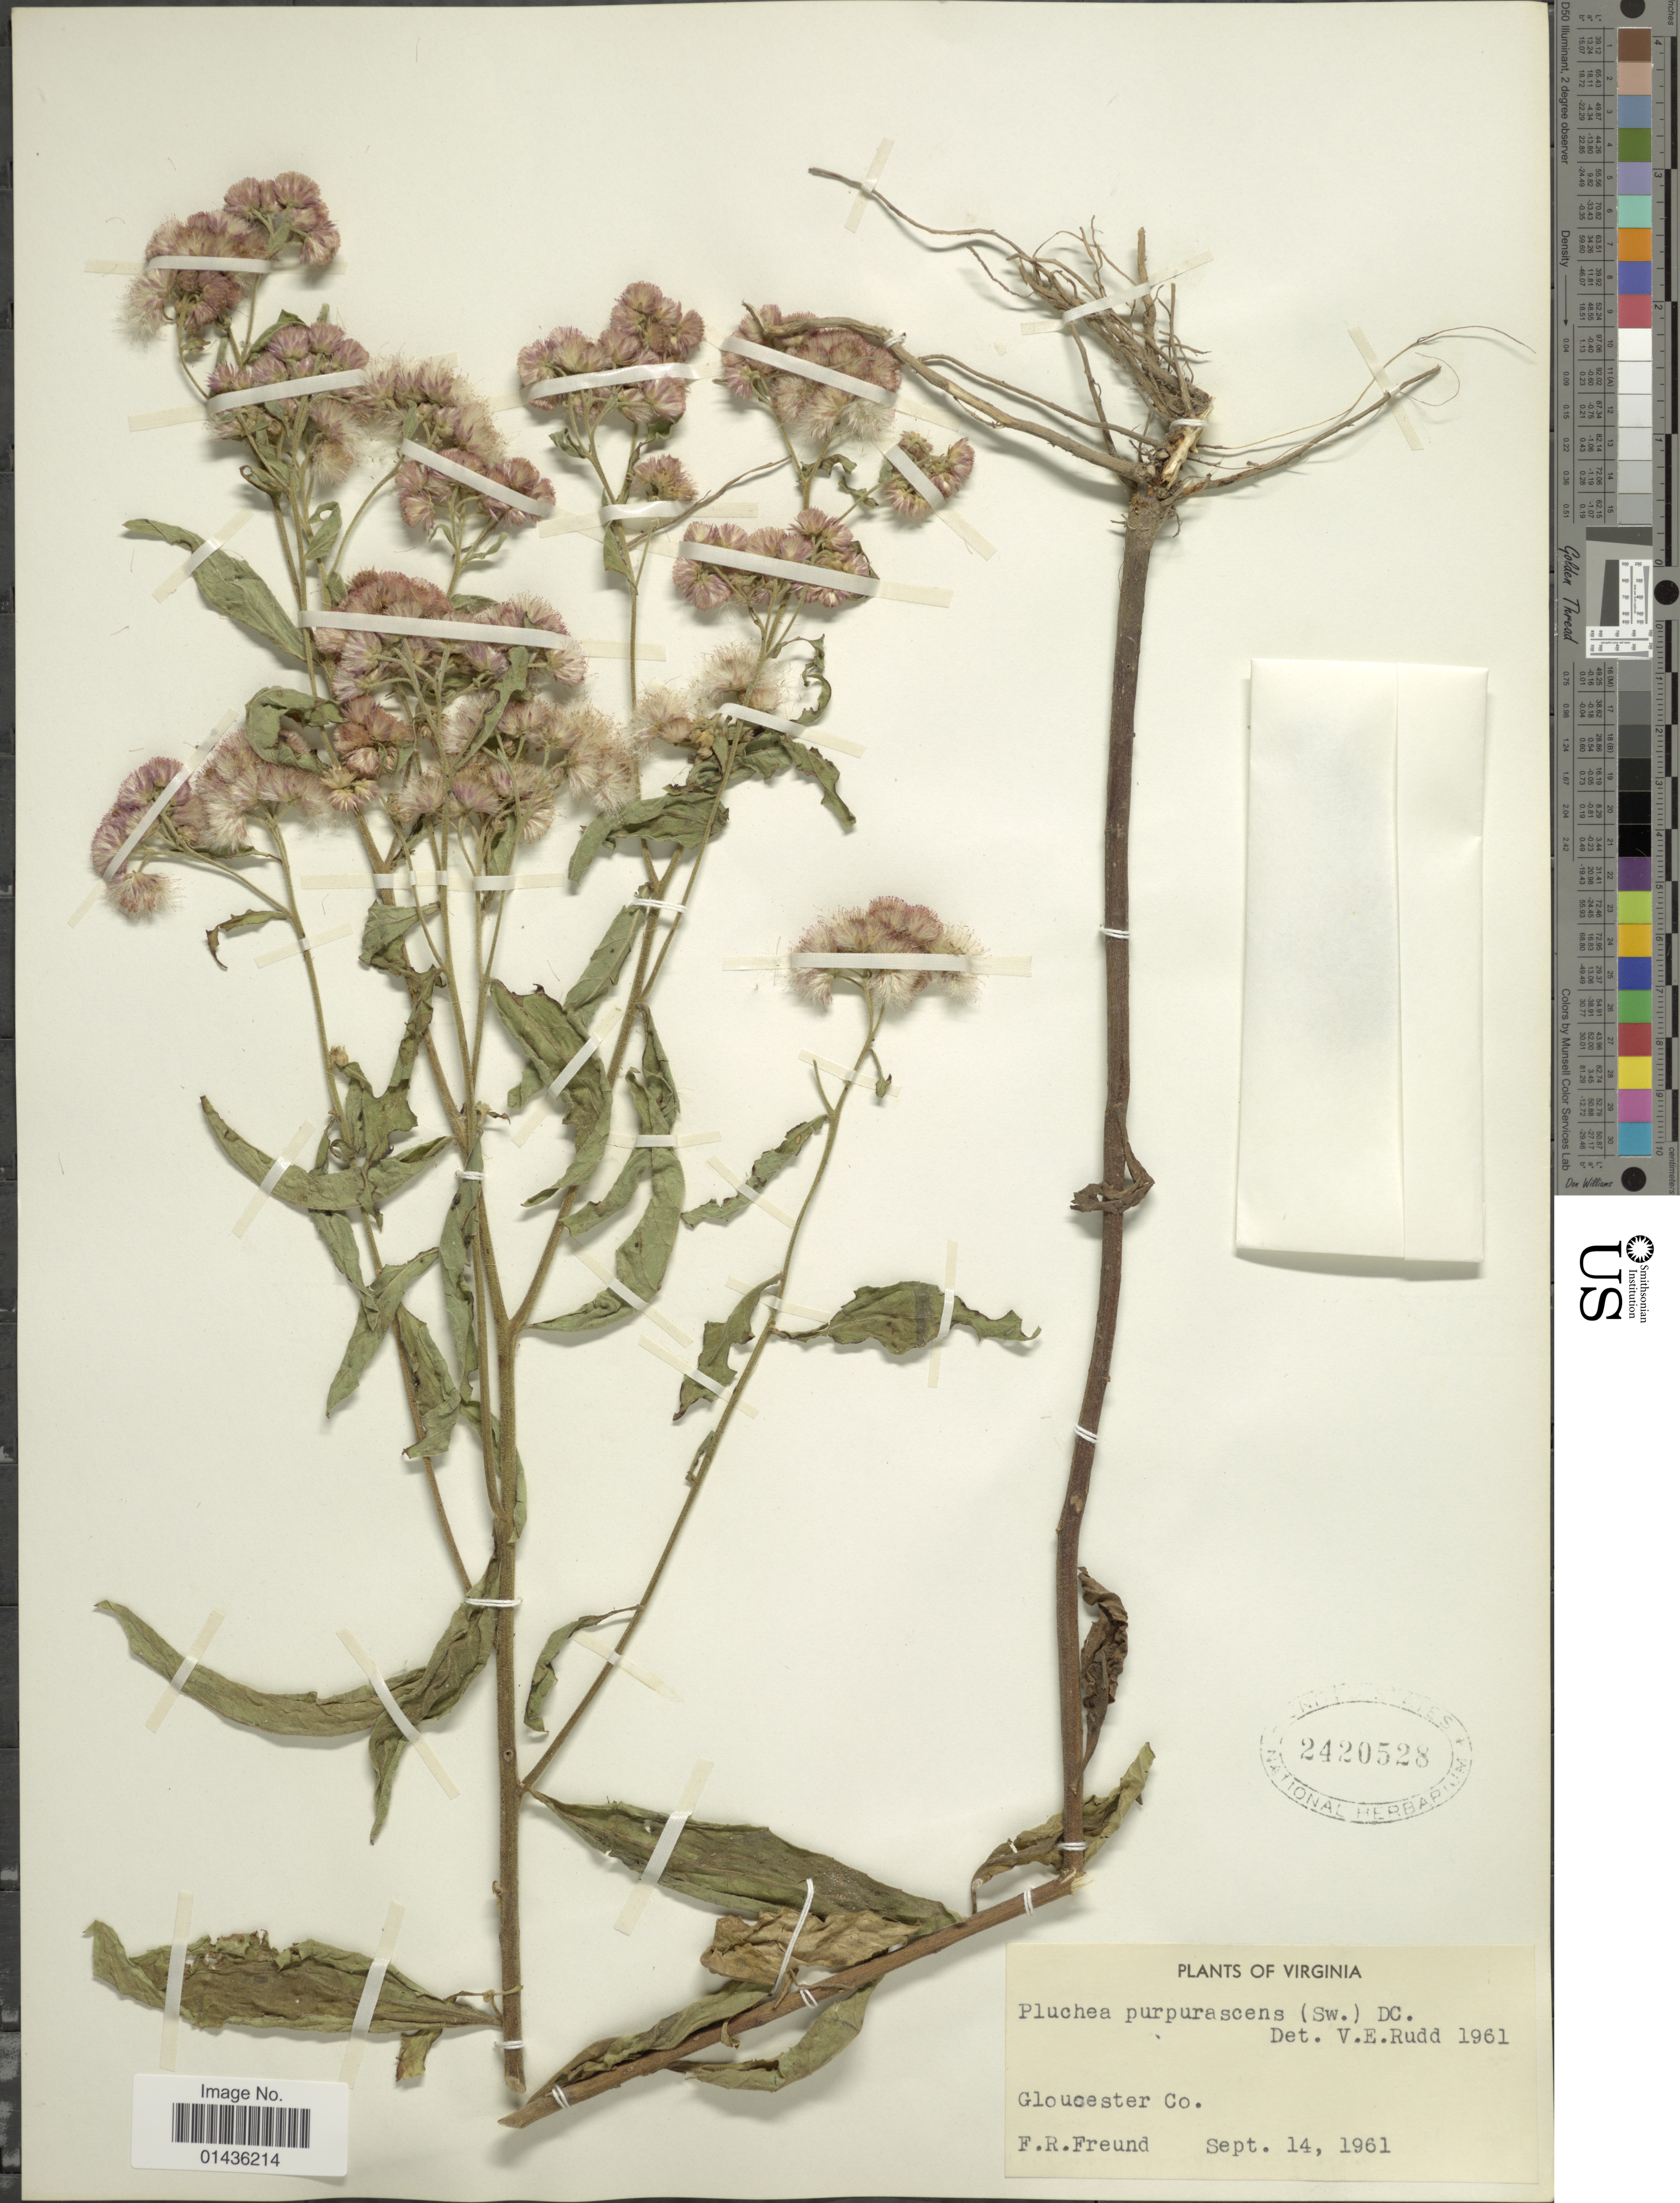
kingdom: Plantae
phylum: Tracheophyta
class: Magnoliopsida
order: Asterales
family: Asteraceae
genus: Pluchea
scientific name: Pluchea odorata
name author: (L.) Cass.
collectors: R. Freund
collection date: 1961-09-14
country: United States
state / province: Virginia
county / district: Gloucester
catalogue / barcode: US 2420528